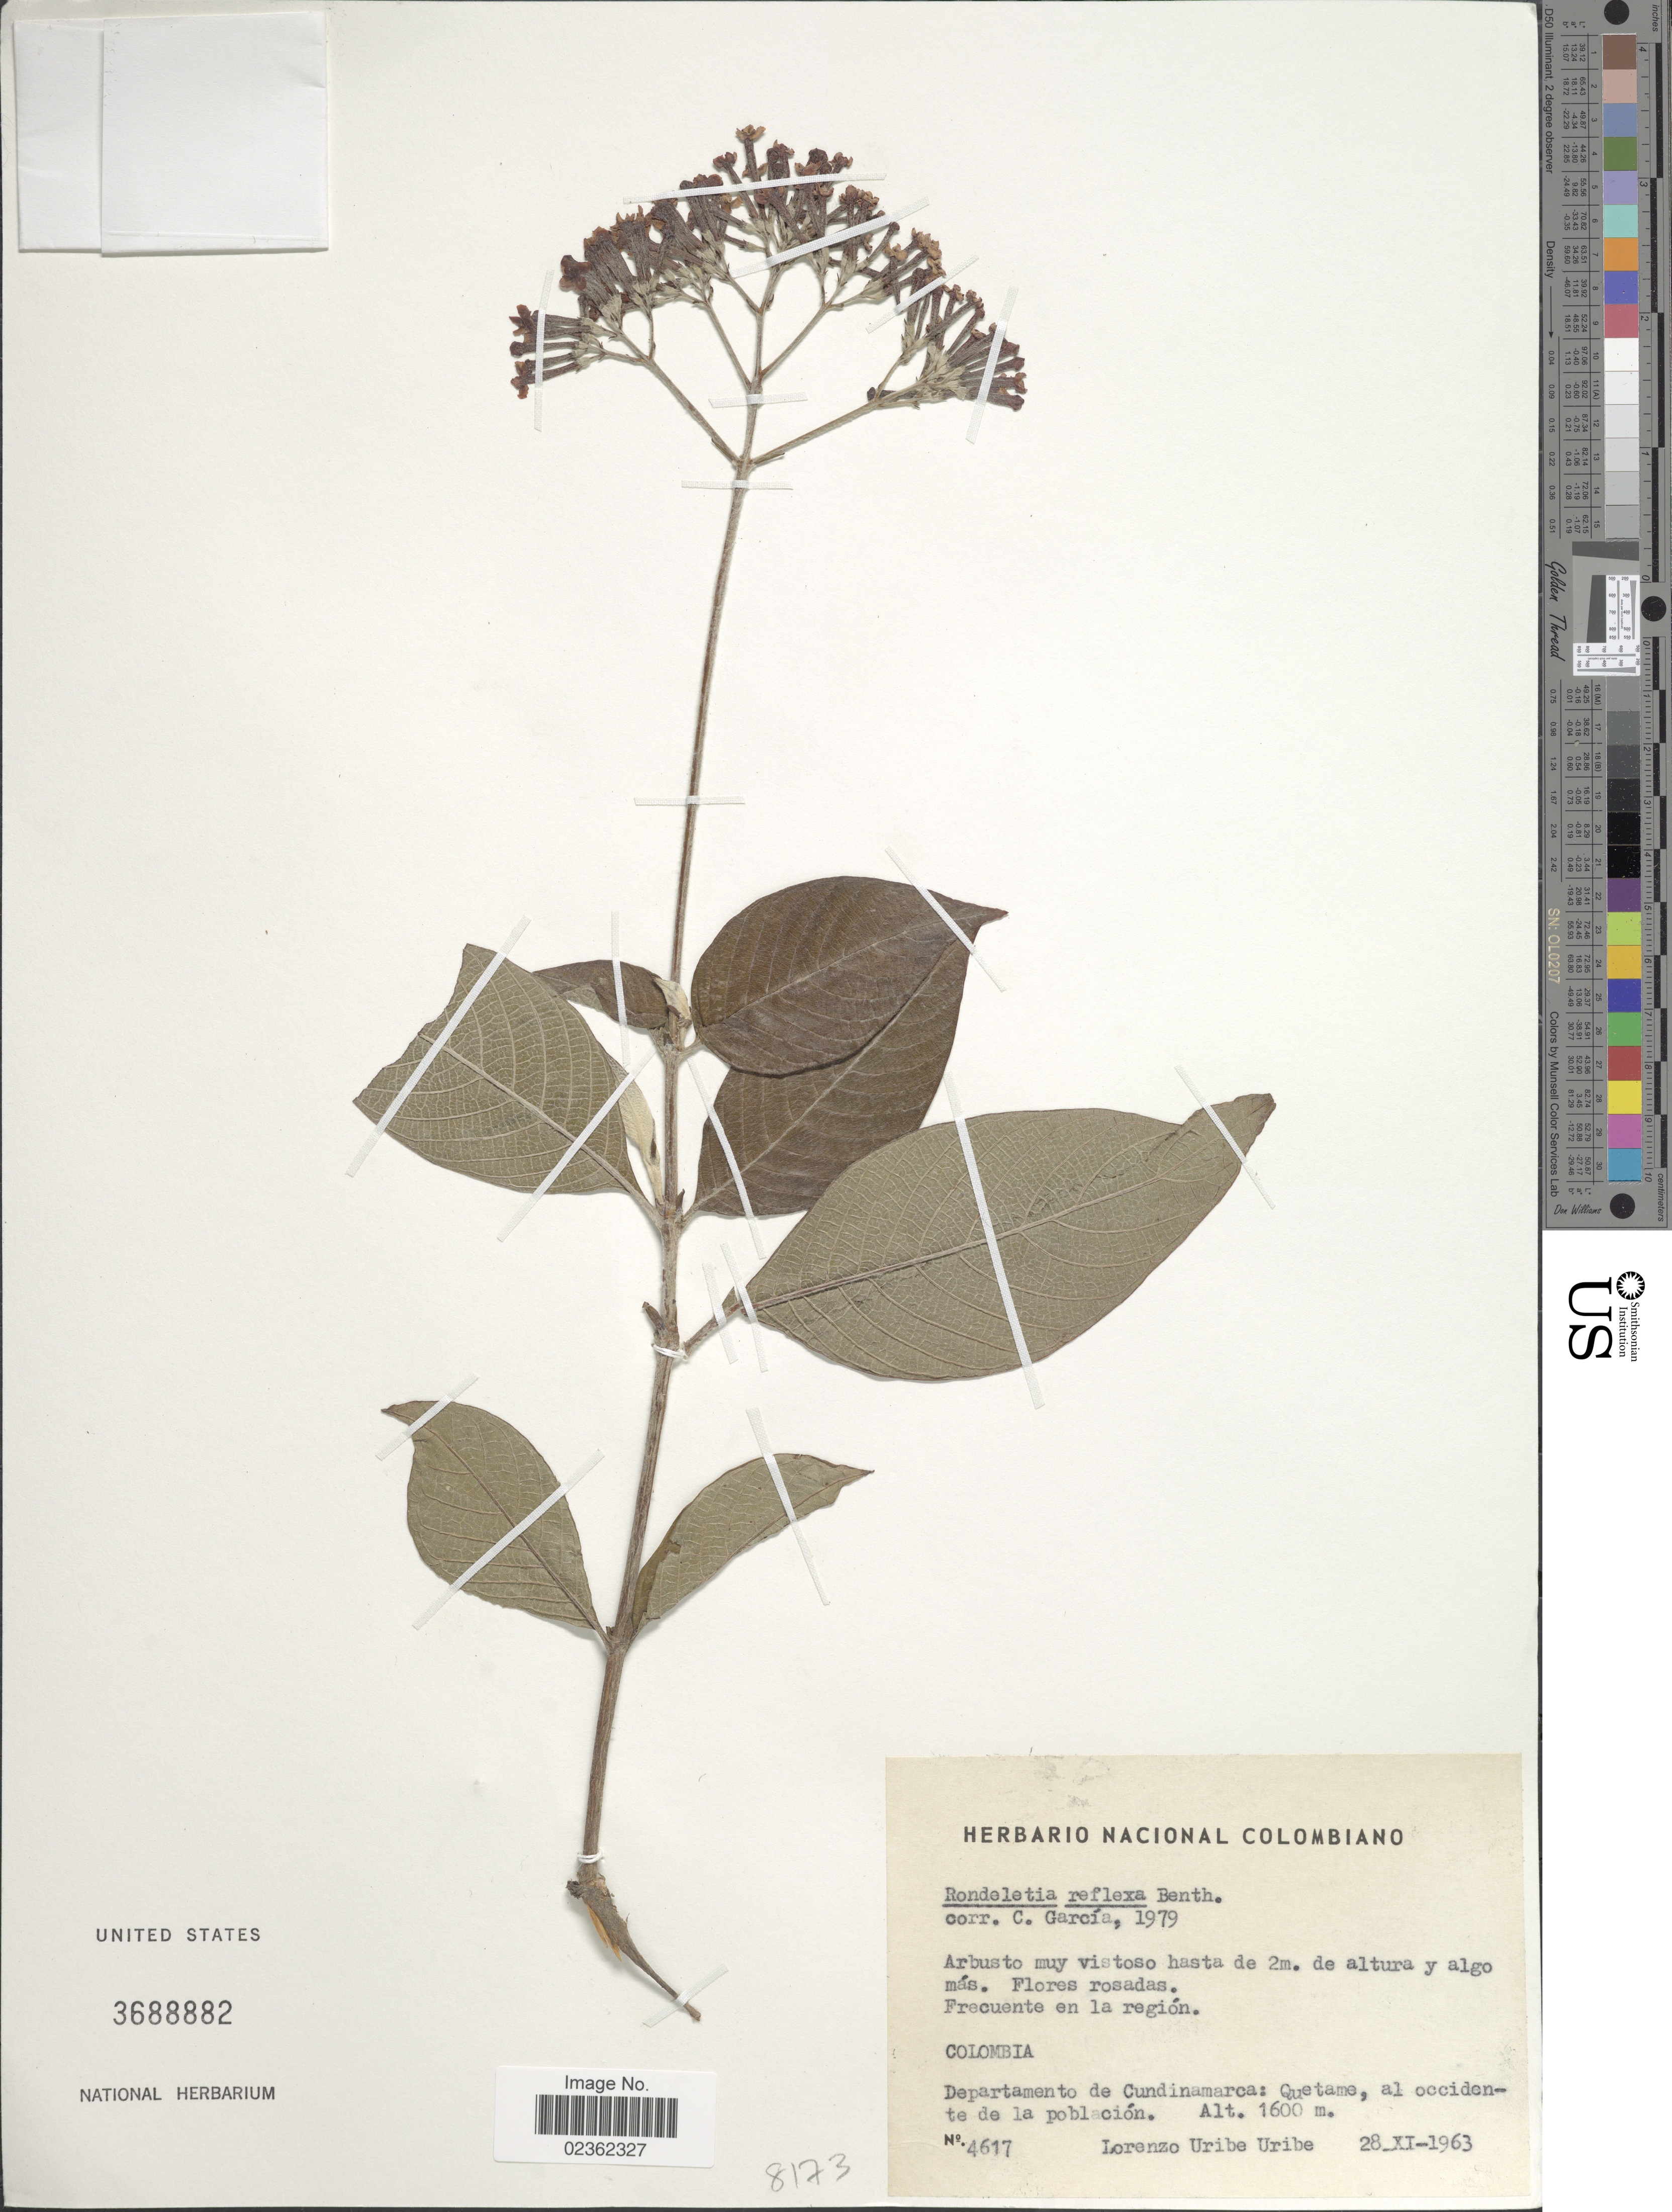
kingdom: Plantae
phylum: Tracheophyta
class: Magnoliopsida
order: Gentianales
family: Rubiaceae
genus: Rondeletia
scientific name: Rondeletia reflexa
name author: Benth.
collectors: L. Uribe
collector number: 4617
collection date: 1963-11-28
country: Colombia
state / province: Cundinamarca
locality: Quetame, al occidental de la poblacion.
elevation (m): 1600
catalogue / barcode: US 3688882